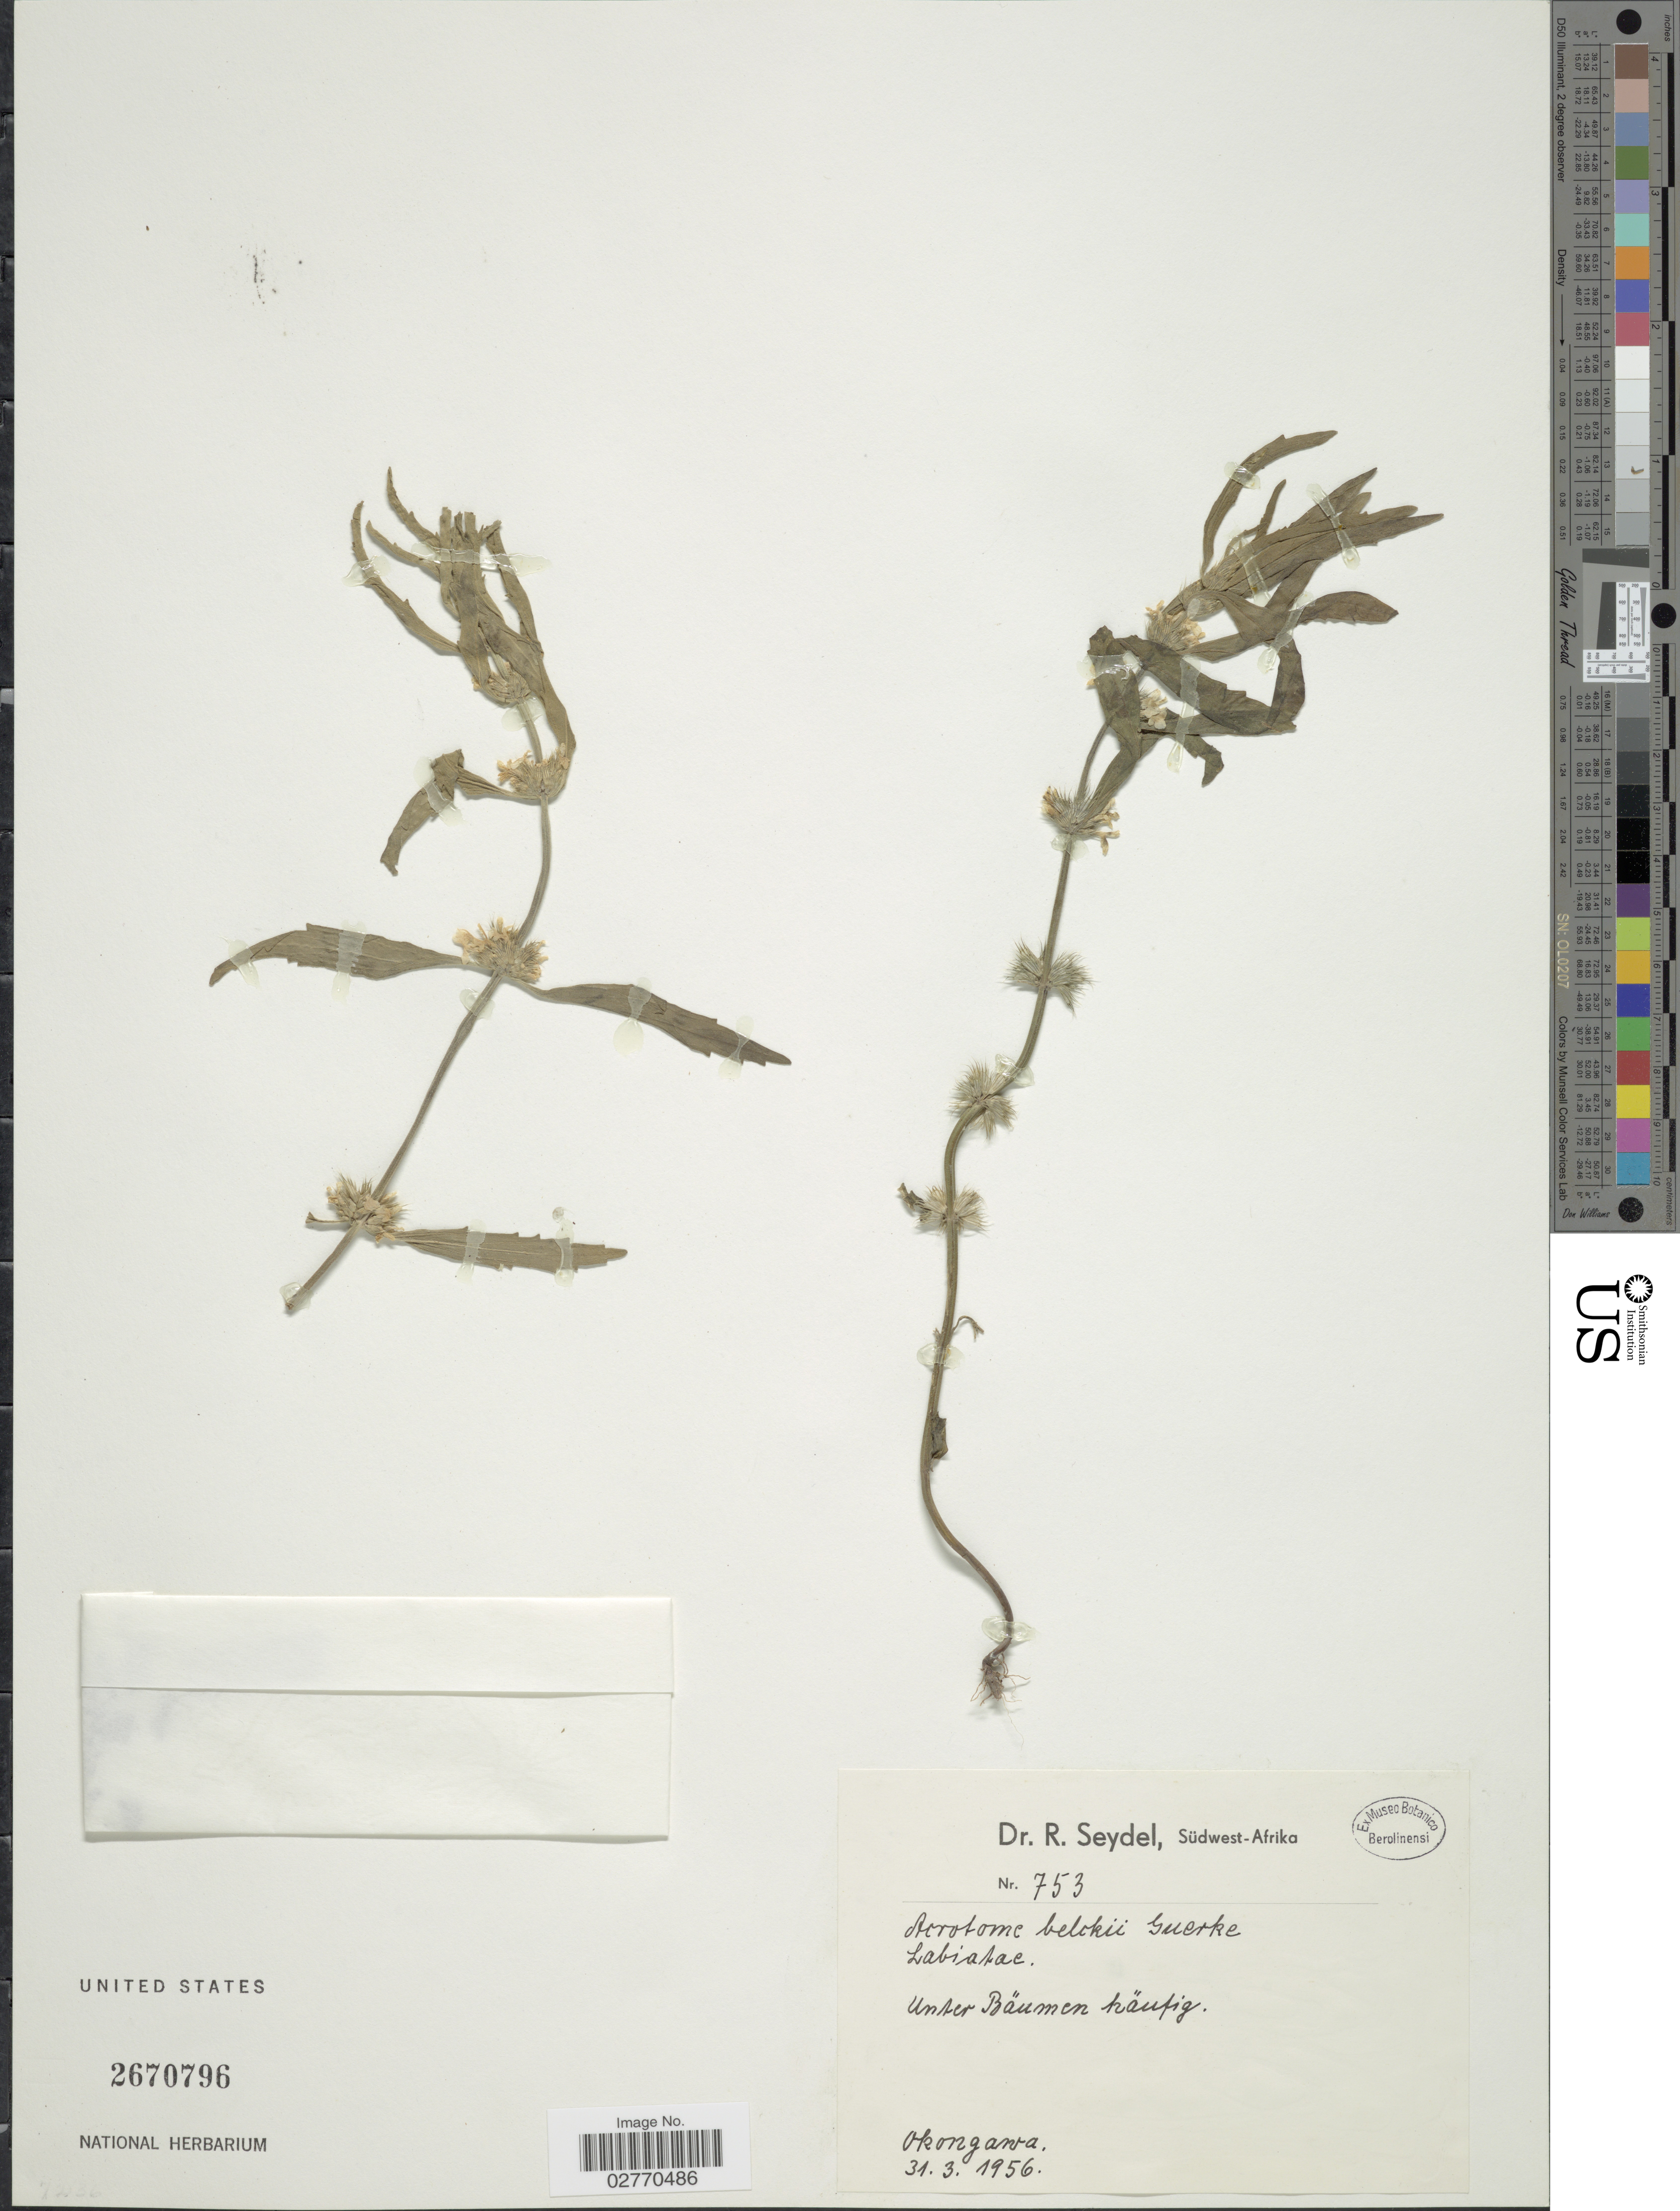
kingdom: Plantae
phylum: Tracheophyta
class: Magnoliopsida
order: Lamiales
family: Lamiaceae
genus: Acrotome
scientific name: Acrotome belckii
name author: Gürke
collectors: R. Seydel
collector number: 753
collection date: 1956-03-31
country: Namibia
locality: Südwest-Afrika, Okongawa.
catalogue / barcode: US 2670796